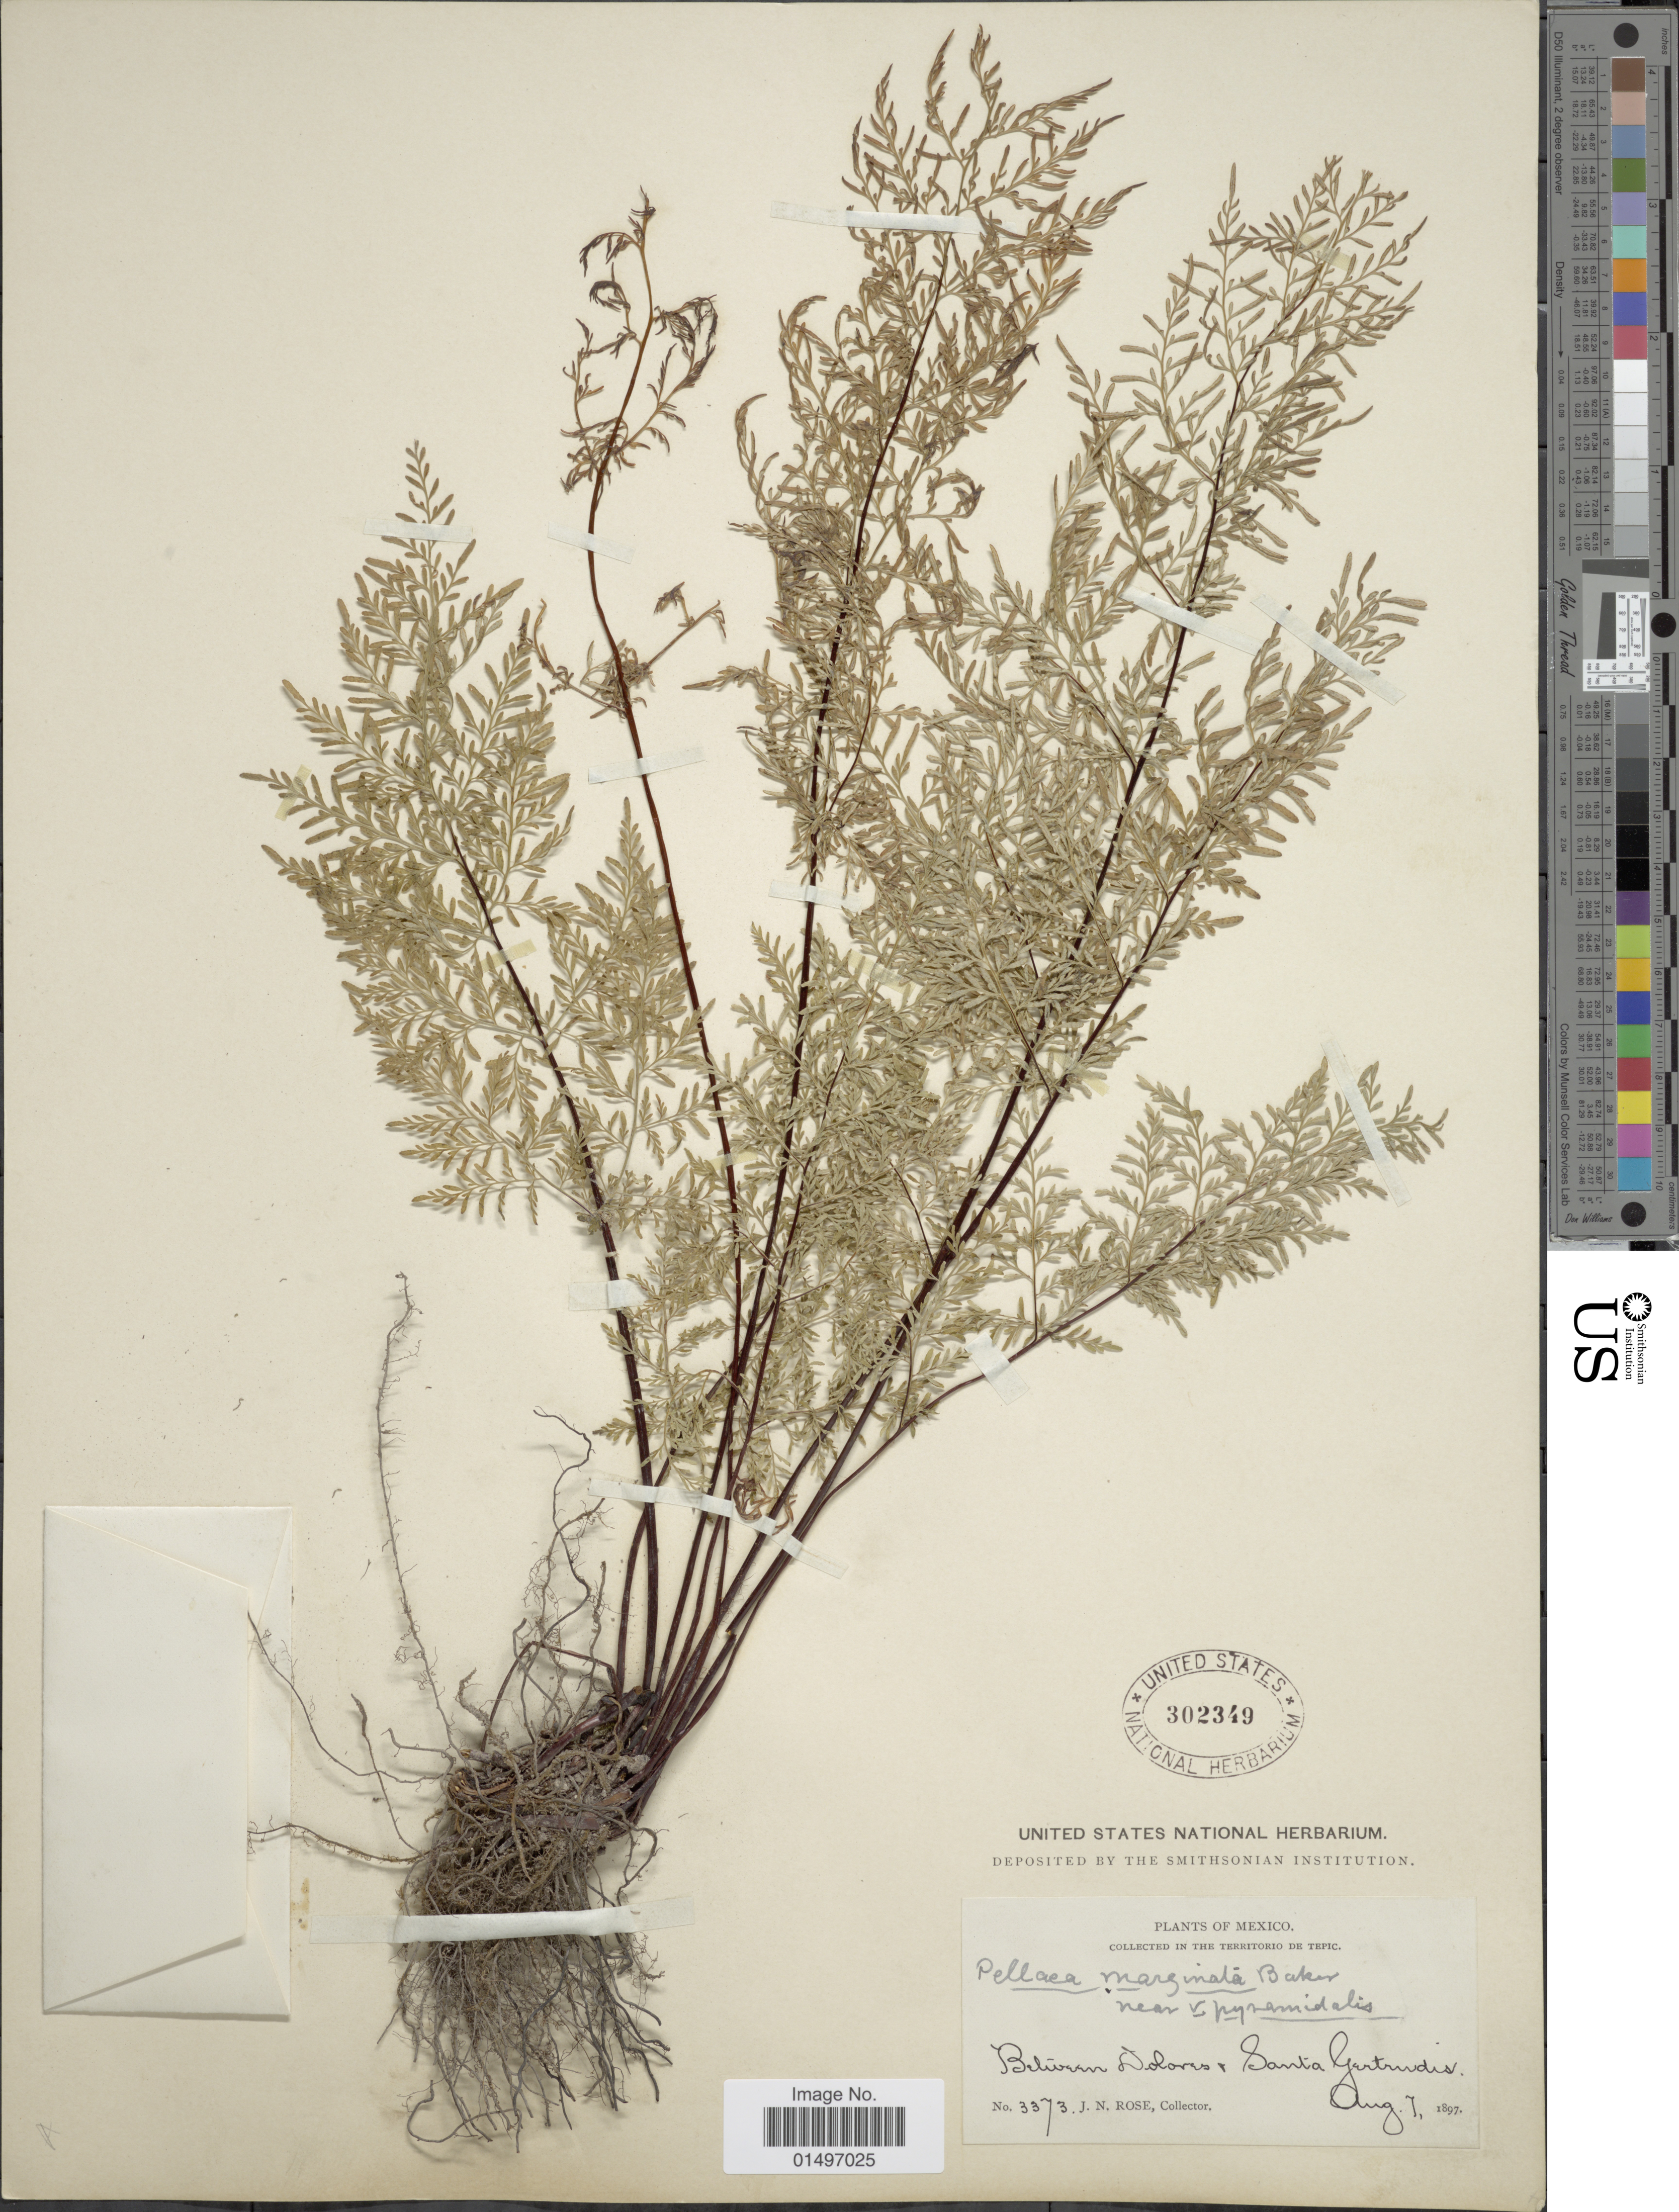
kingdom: Plantae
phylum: Tracheophyta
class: Polypodiopsida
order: Polypodiales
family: Pteridaceae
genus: Gaga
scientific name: Gaga hirsuta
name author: (Link) Fay W. Li & Windham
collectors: J. N. Rose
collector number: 3373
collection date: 1897-08-07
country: Mexico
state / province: México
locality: Mexico, Territorio de Tepic. Bolivan Dolores & Santa Gertrudis .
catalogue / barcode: US 302349